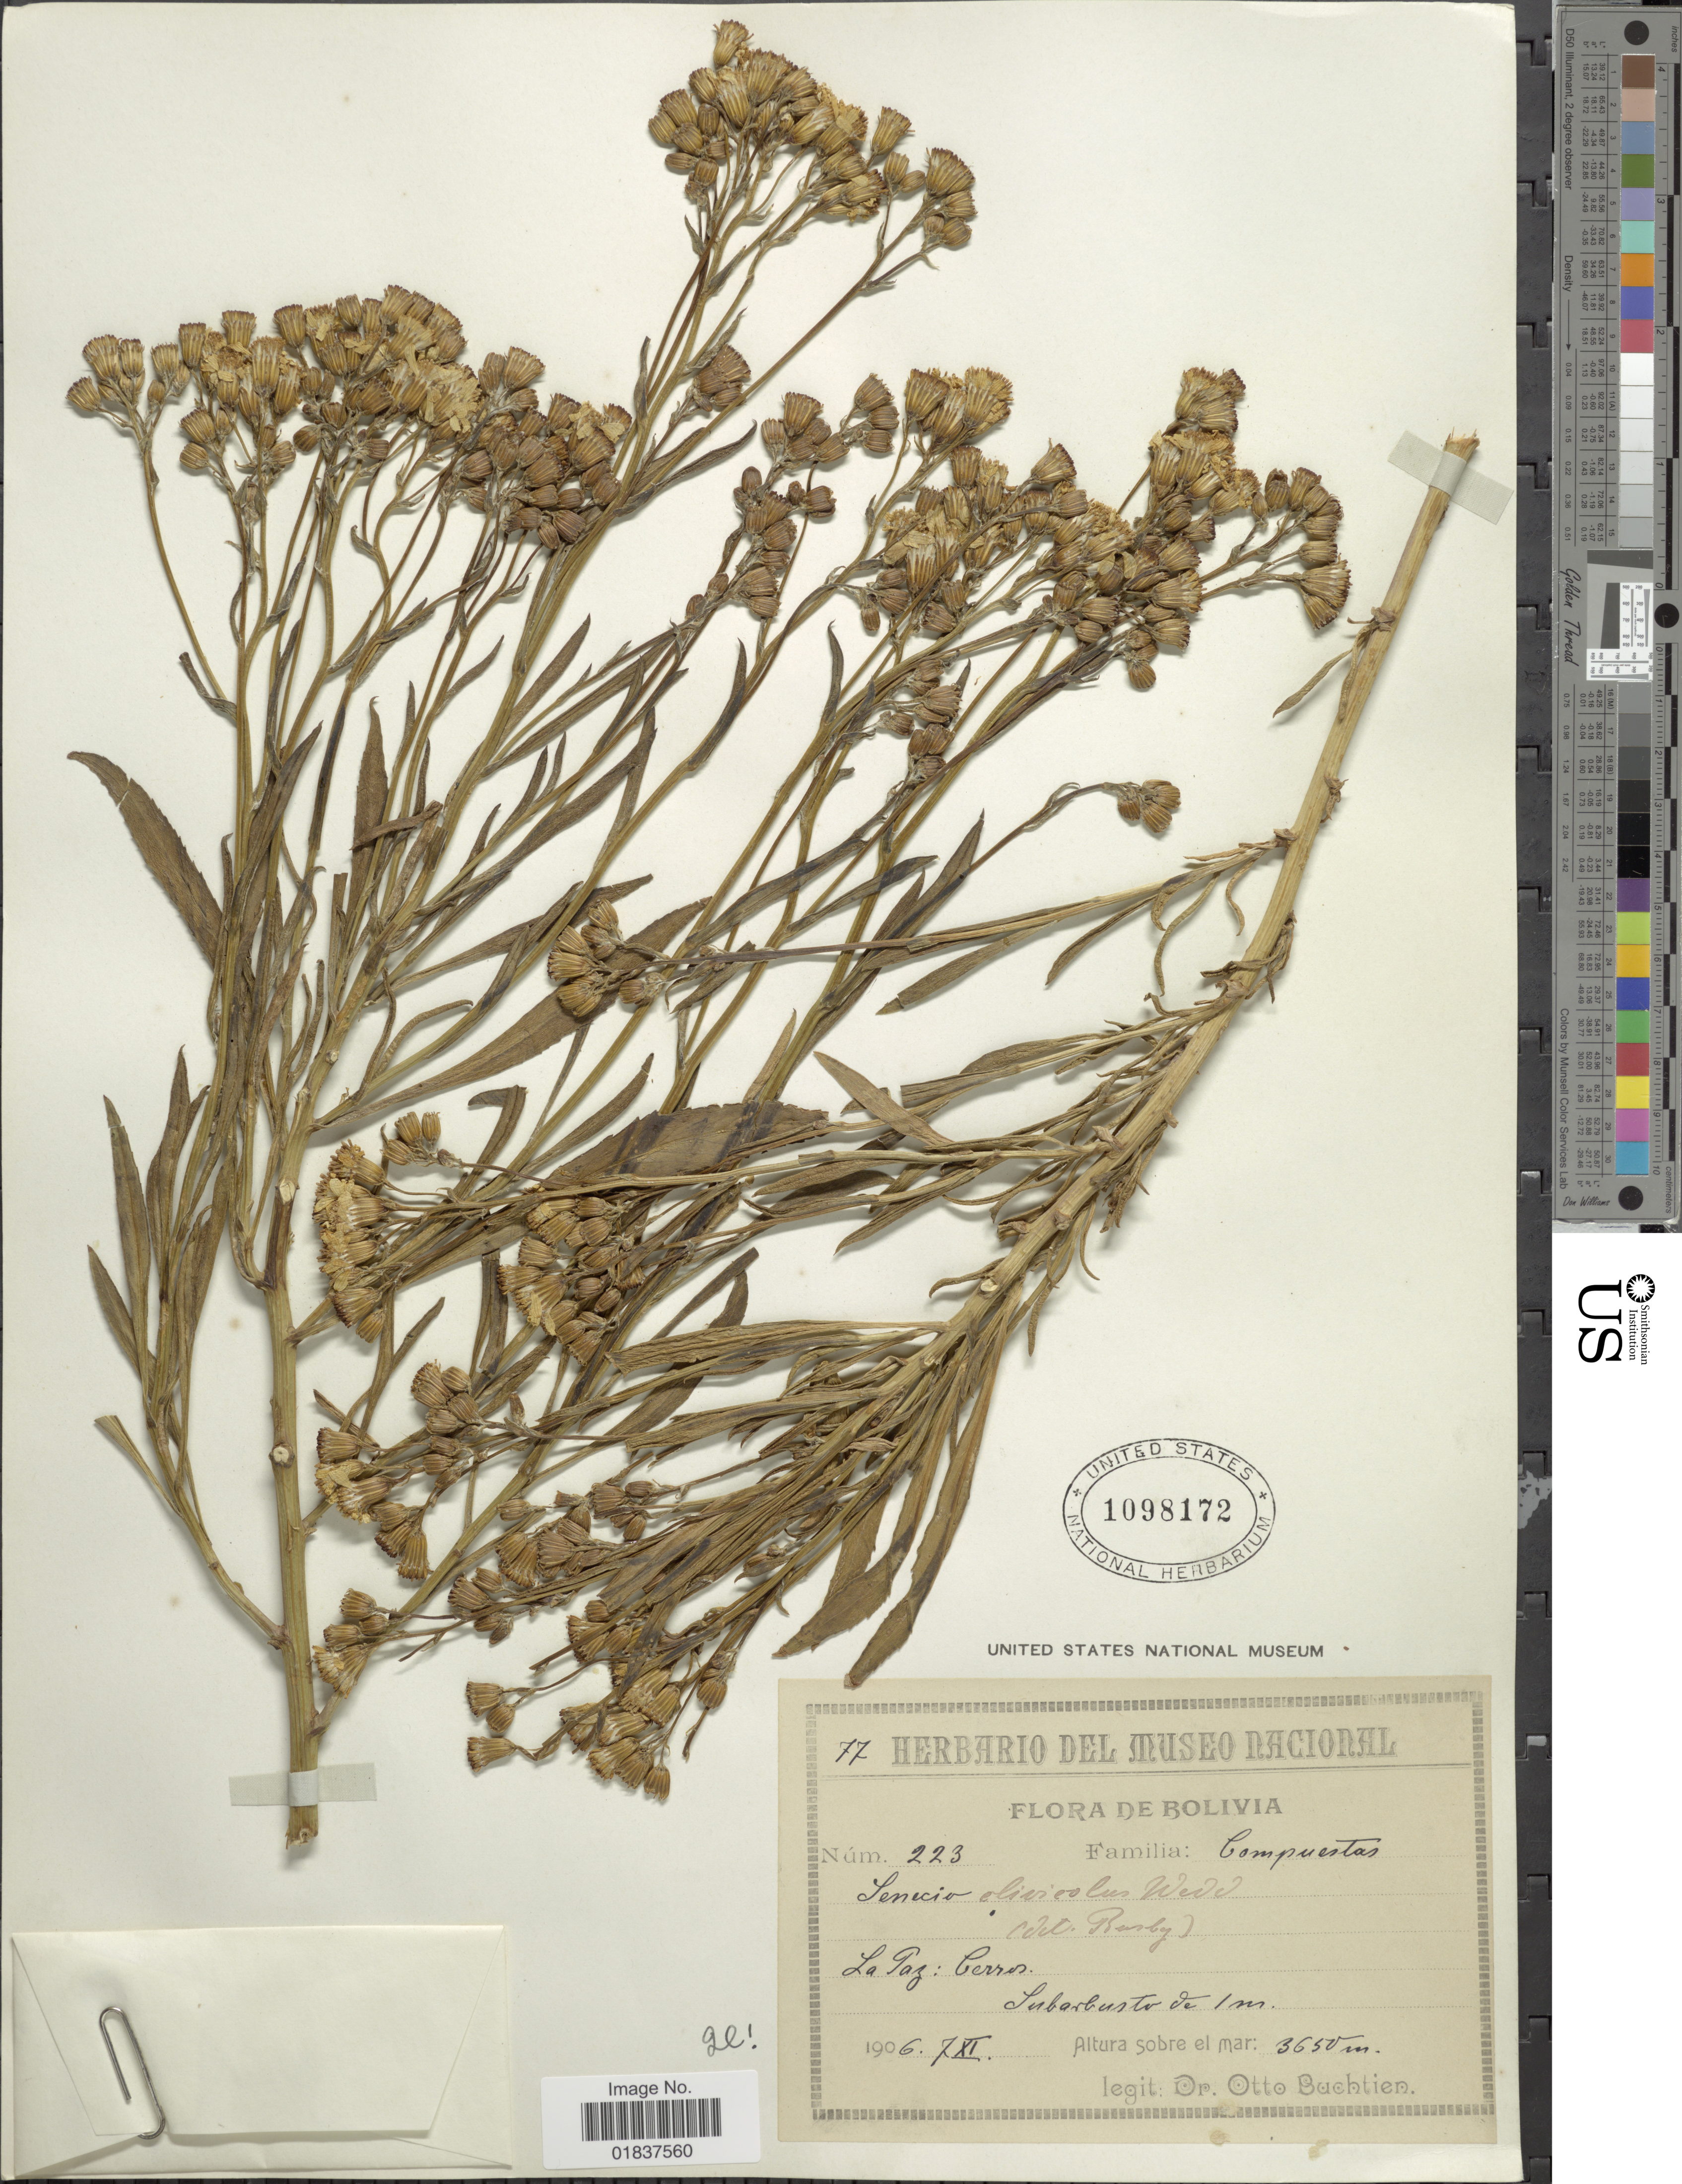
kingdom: Plantae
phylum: Tracheophyta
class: Magnoliopsida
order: Asterales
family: Asteraceae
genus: Senecio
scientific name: Senecio clivicola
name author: Wedd.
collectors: O. Buchtien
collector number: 223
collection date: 1906-12-07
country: Bolivia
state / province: La Paz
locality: La Paz: Cerros. Imbarbusto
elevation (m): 3650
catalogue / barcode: US 1098172